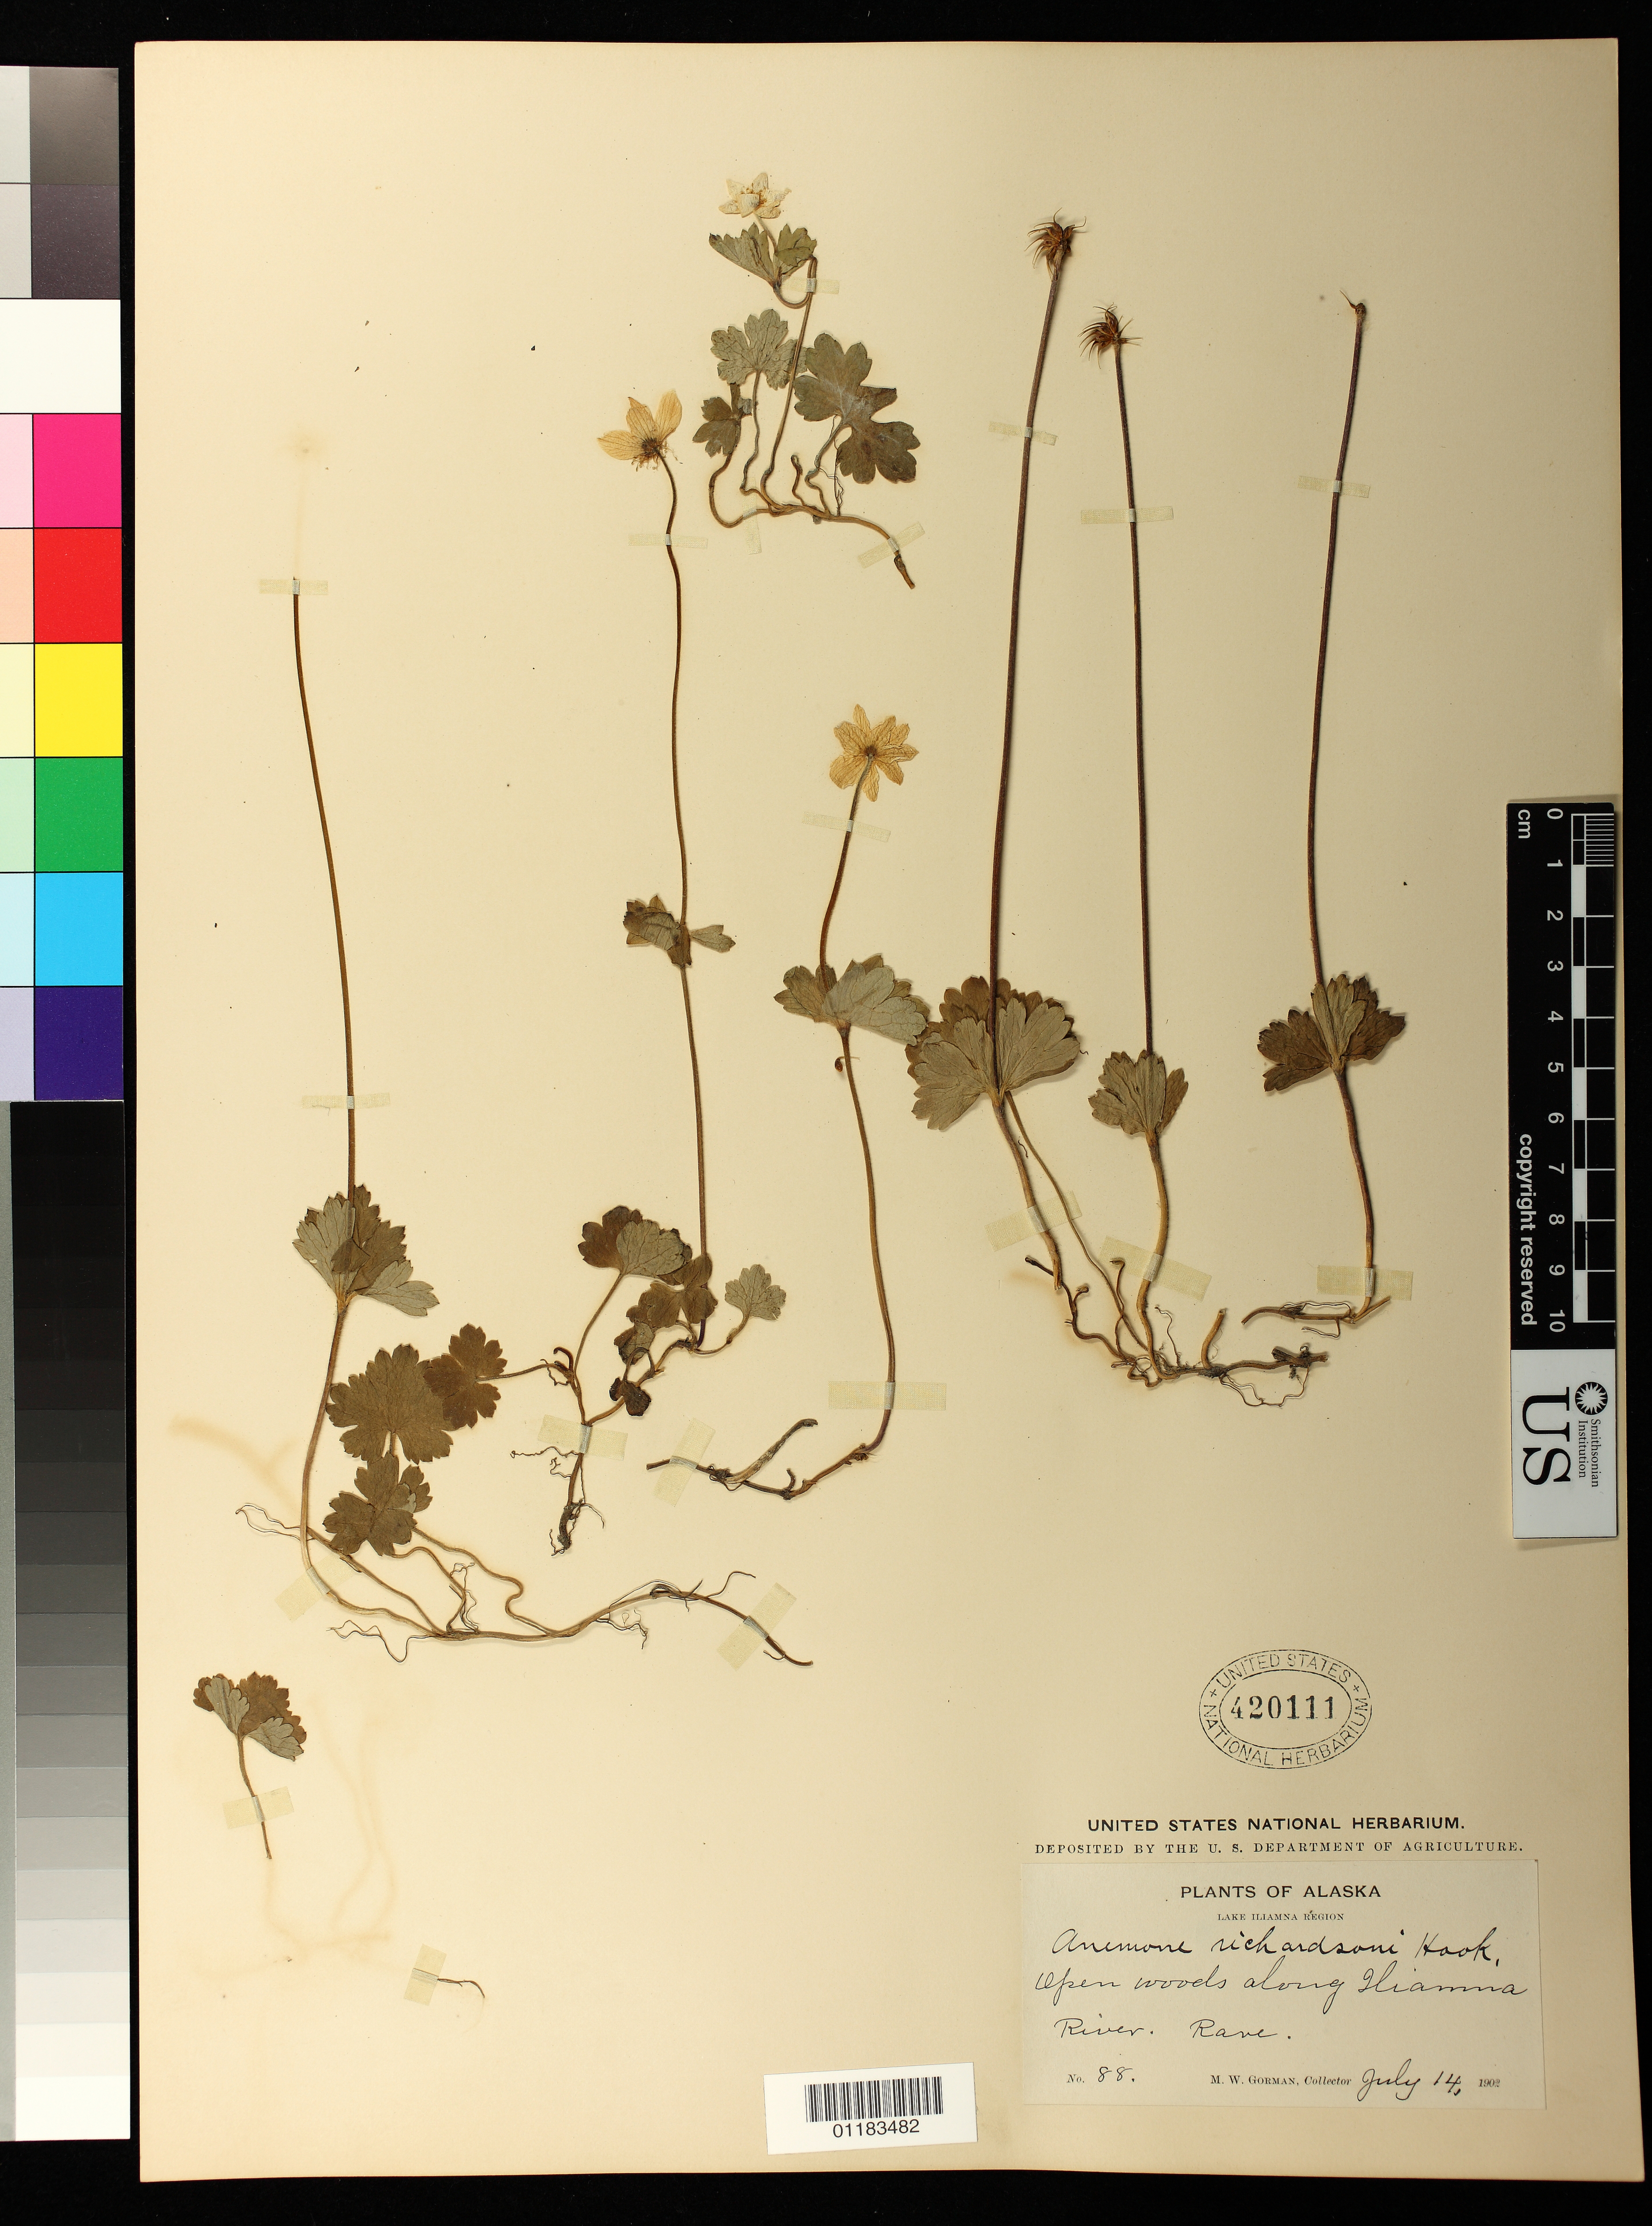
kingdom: Plantae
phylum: Tracheophyta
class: Magnoliopsida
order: Ranunculales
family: Ranunculaceae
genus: Anemone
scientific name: Anemone richardsonii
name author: Hook.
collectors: M. W. Gorman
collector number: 88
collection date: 1902-07-14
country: United States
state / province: Alaska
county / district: Lake and Peninsula Borough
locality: Lake Iliamna Region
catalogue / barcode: US 420111